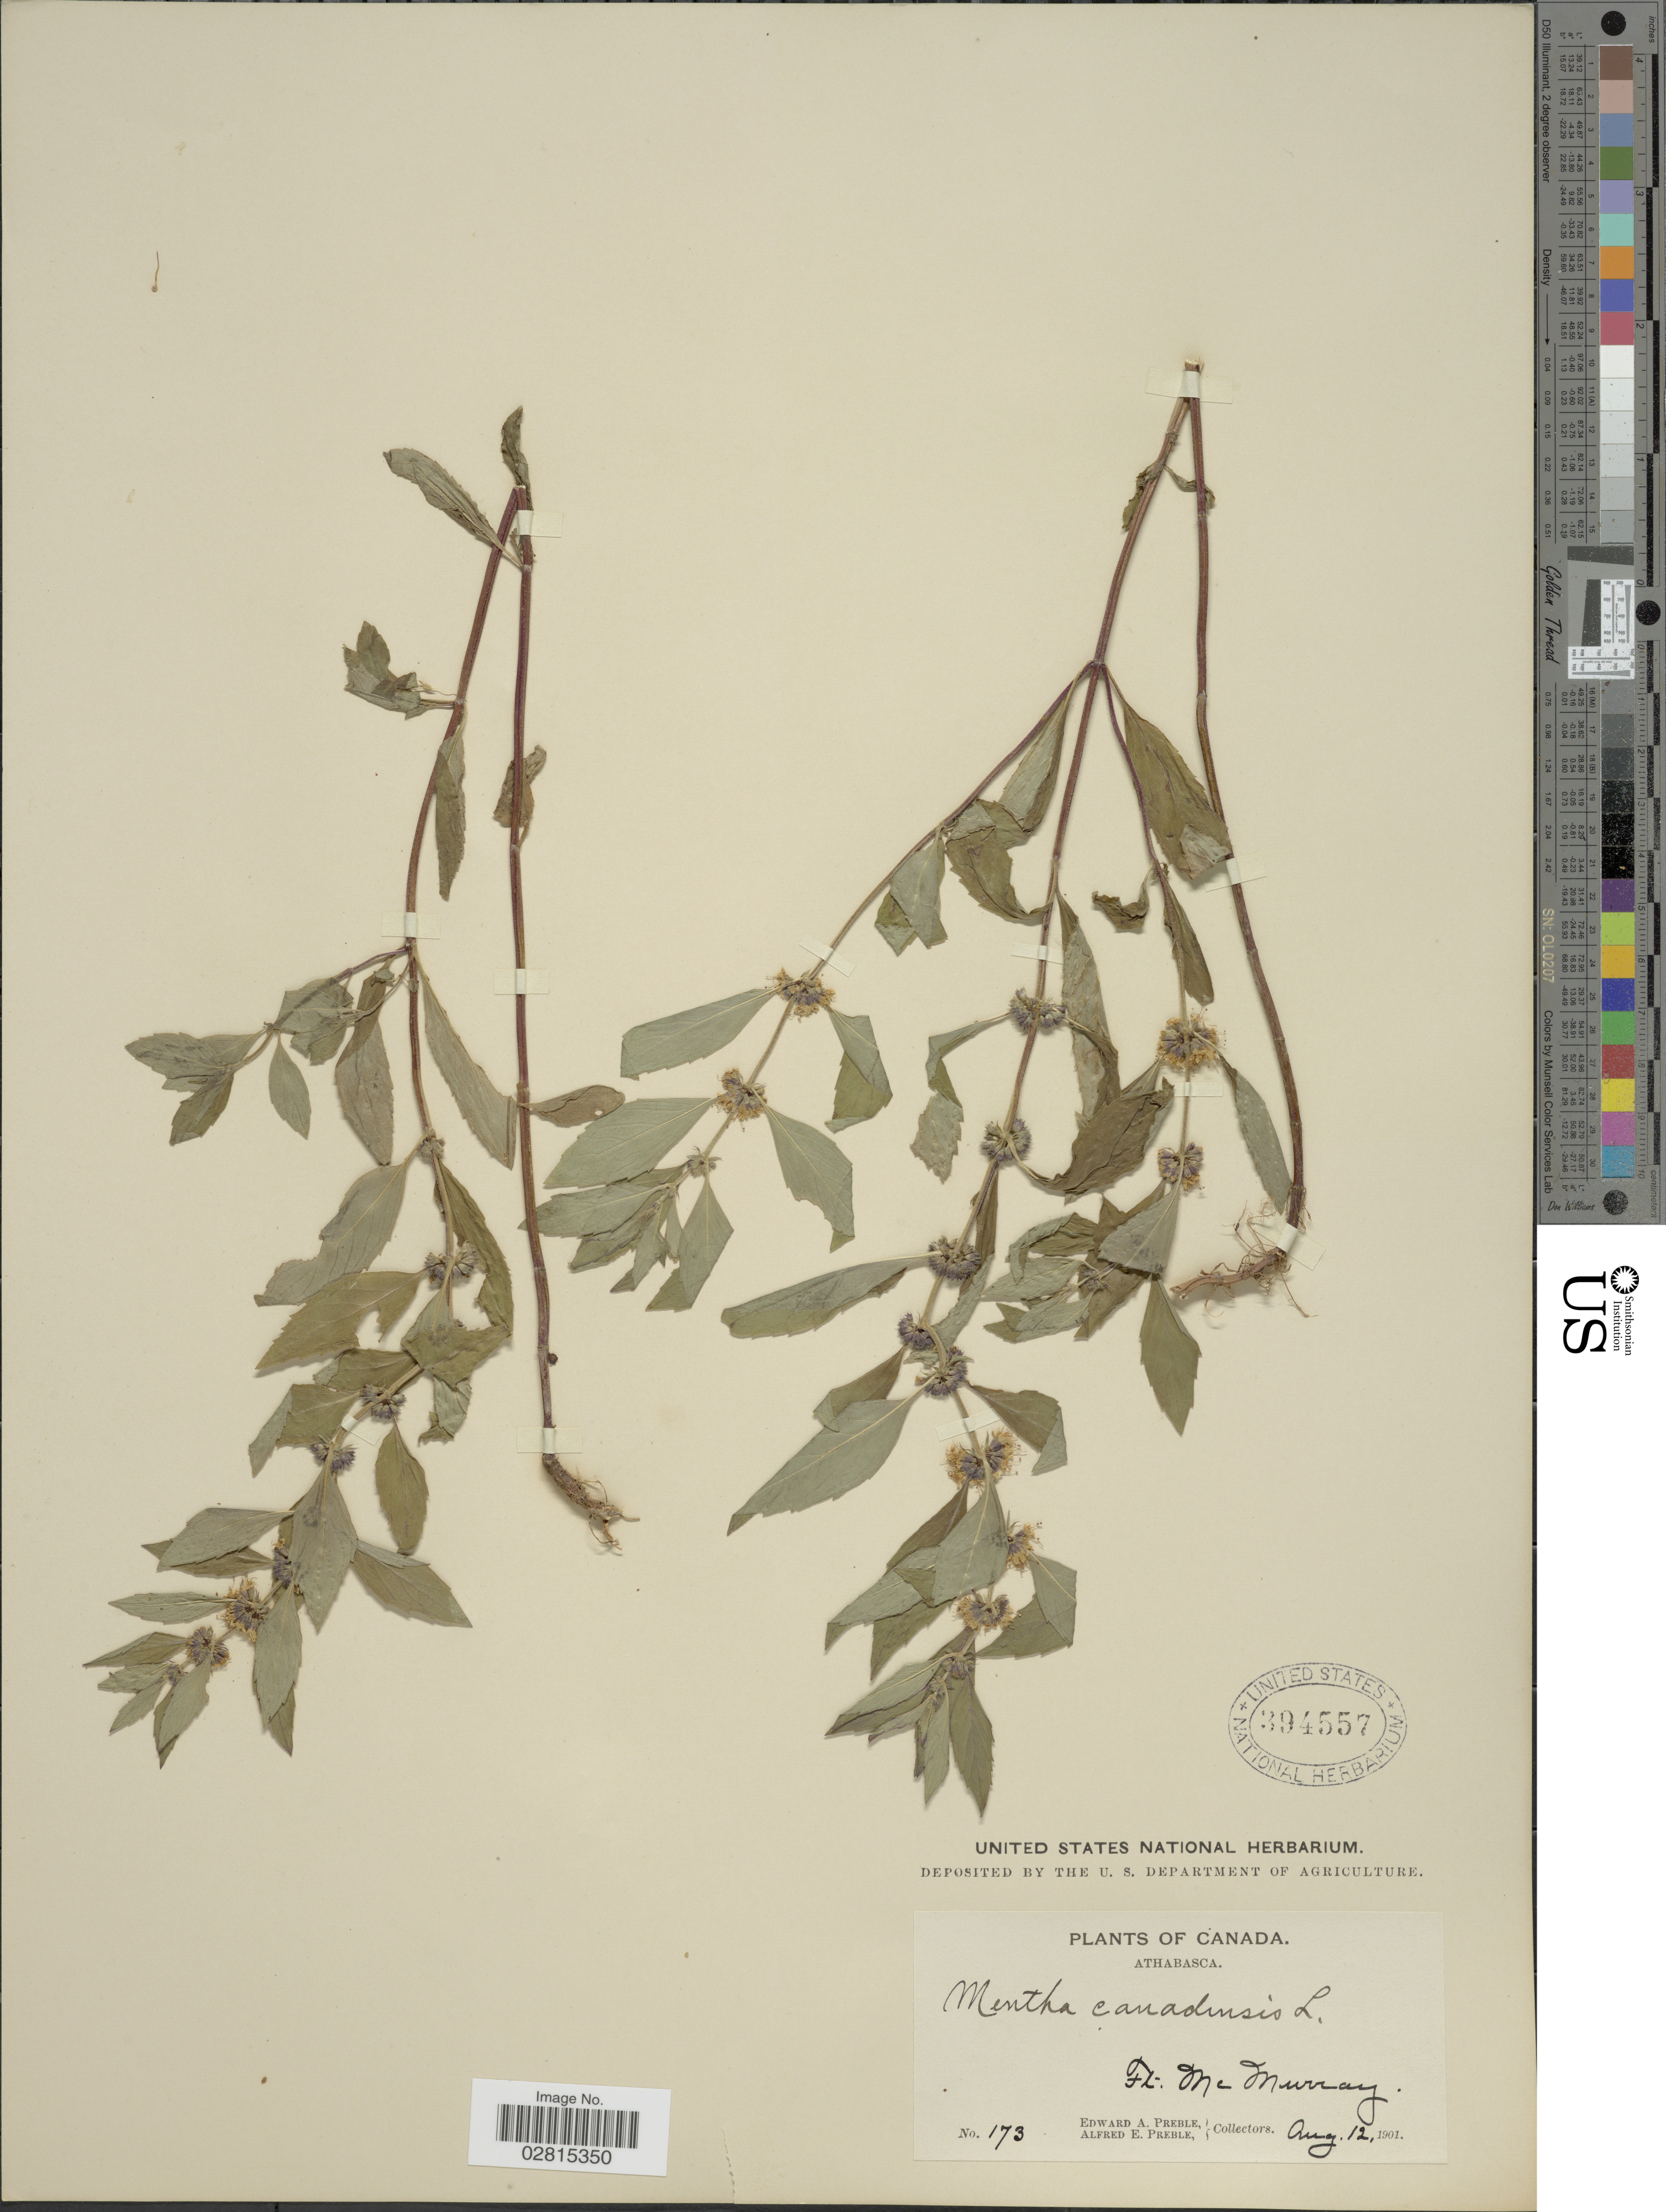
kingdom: Plantae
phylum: Tracheophyta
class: Magnoliopsida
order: Lamiales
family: Lamiaceae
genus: Mentha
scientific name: Mentha canadensis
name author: L.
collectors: E. Preble & A. Preble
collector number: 173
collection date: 1901-08-12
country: Canada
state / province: Alberta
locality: Athabasca. Ft. Mc Murray.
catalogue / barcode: US 394557